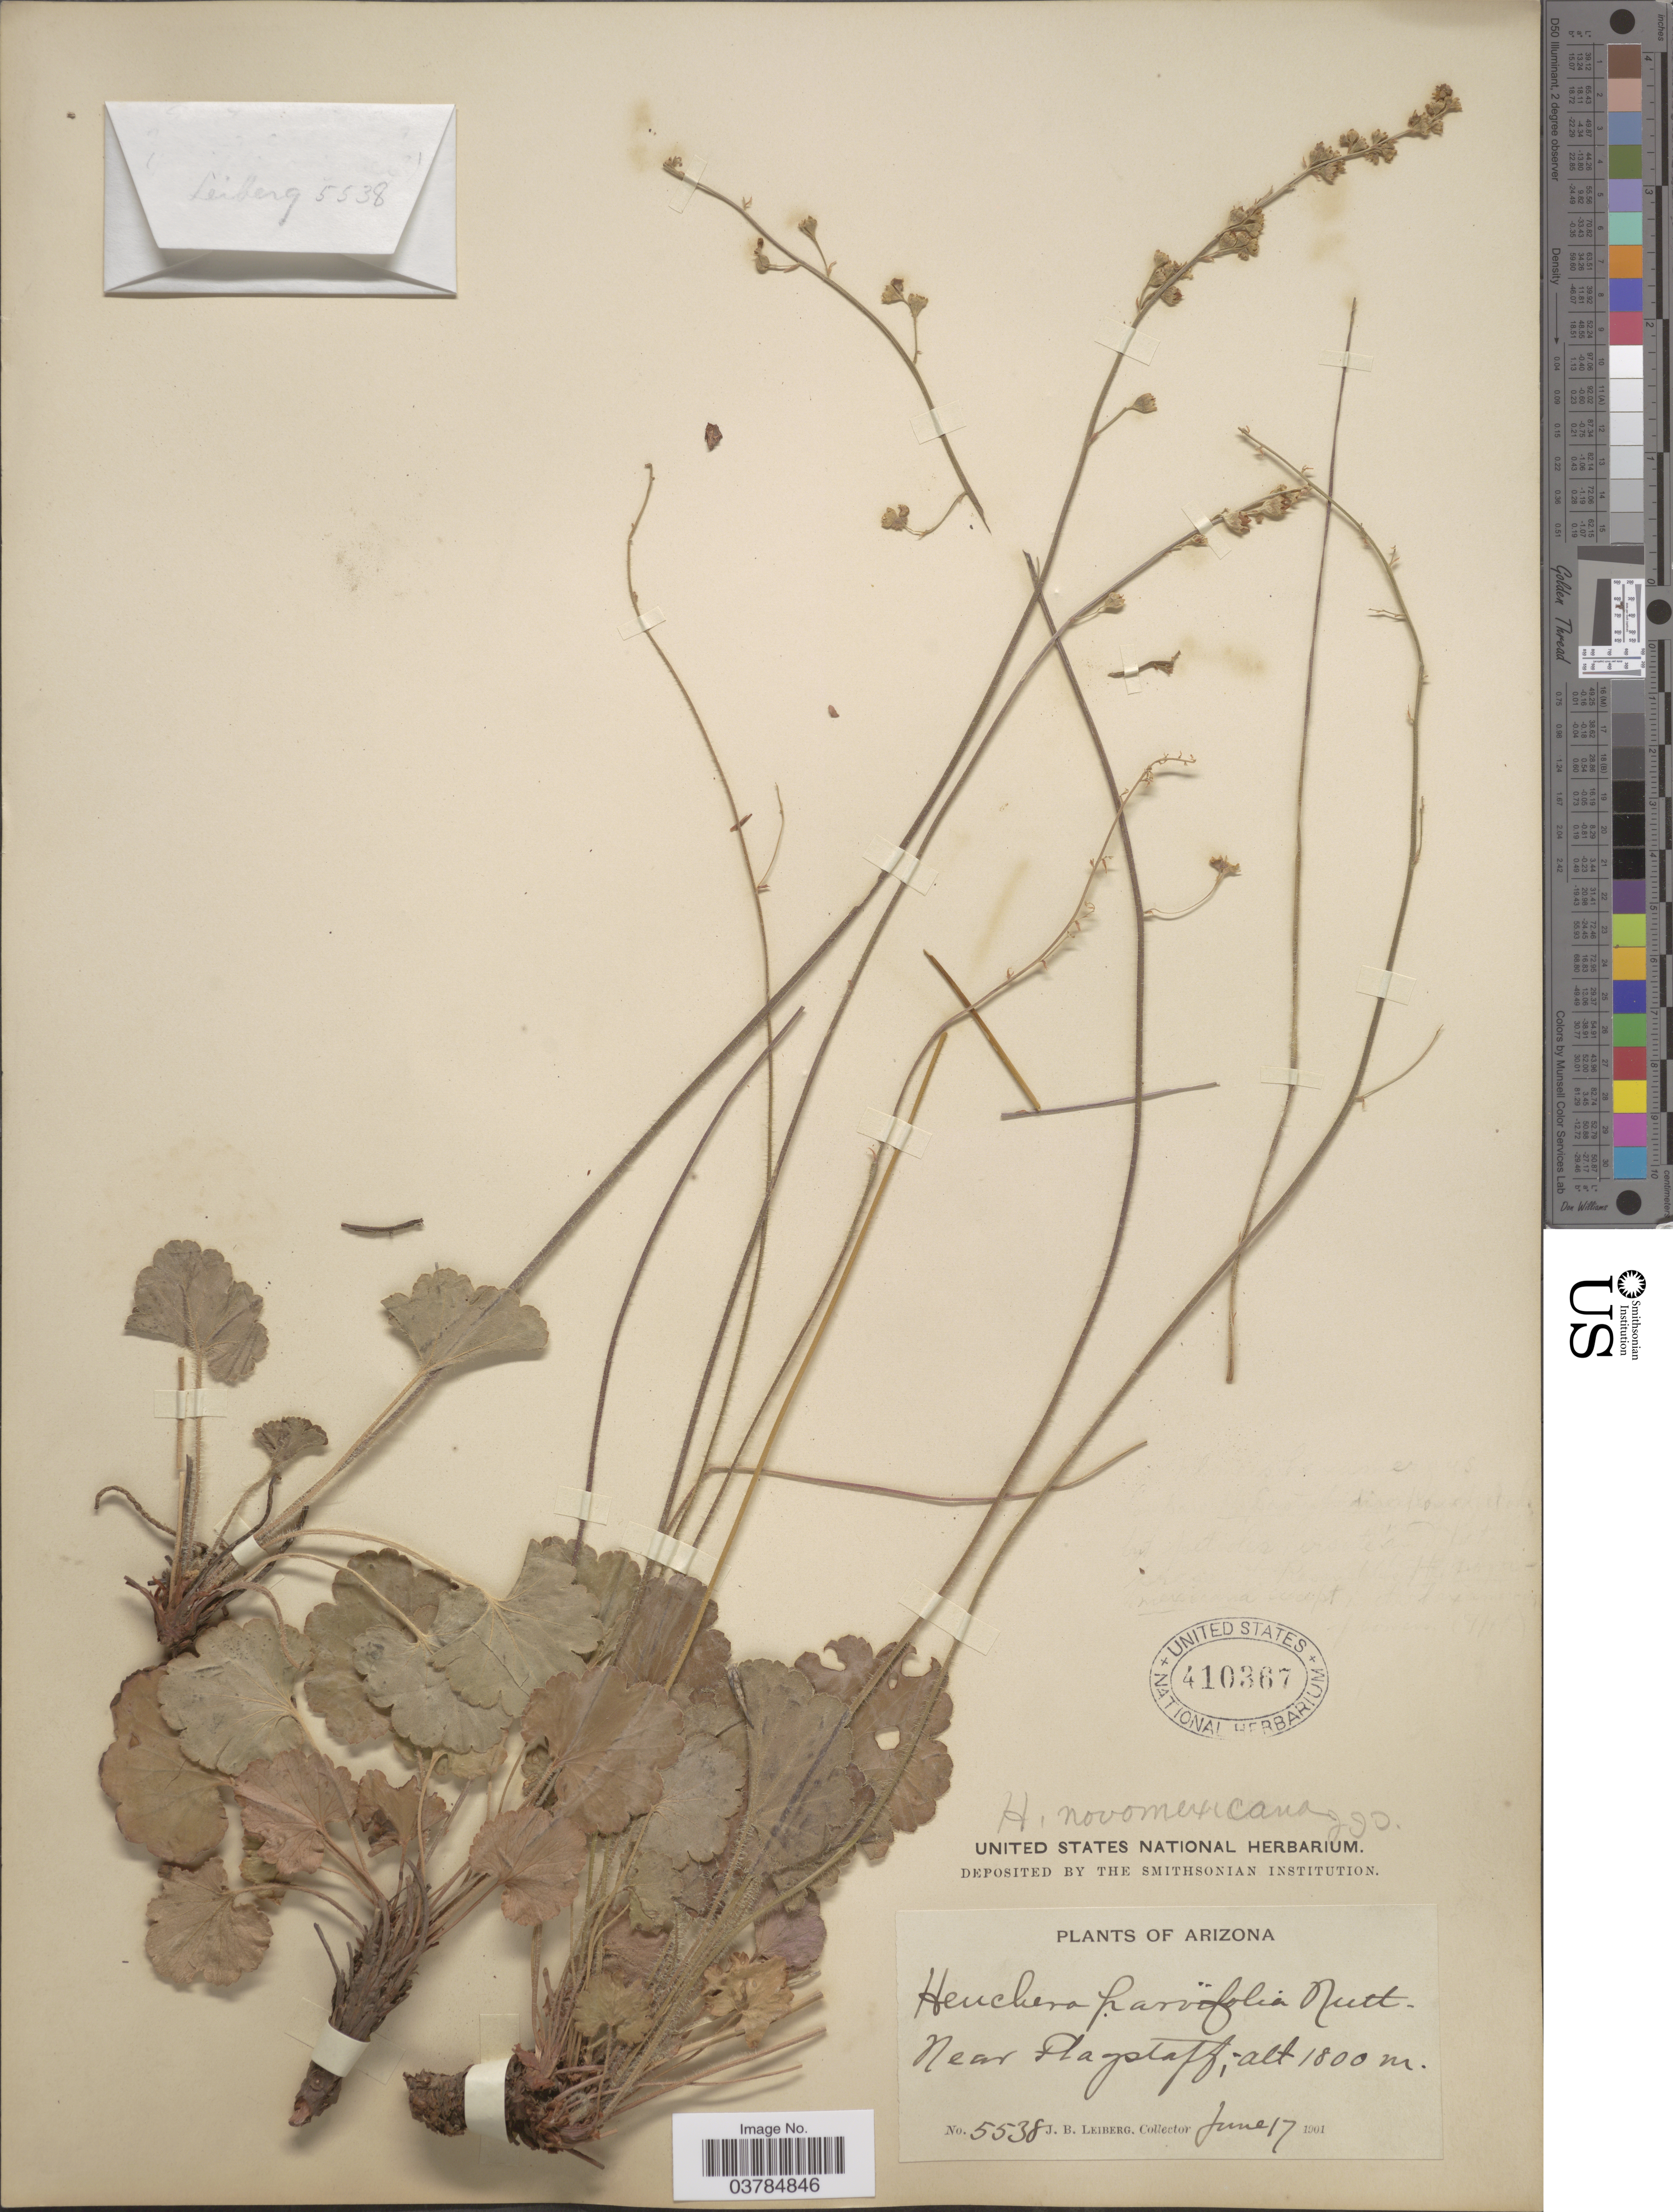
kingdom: Plantae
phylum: Tracheophyta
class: Magnoliopsida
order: Saxifragales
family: Saxifragaceae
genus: Heuchera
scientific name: Heuchera nova-mexicana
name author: Wheelock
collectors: J. B. Leiberg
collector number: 5538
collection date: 1901-06-17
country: United States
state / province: Arizona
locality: Near Flagstaff.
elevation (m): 1800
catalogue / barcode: US 410367